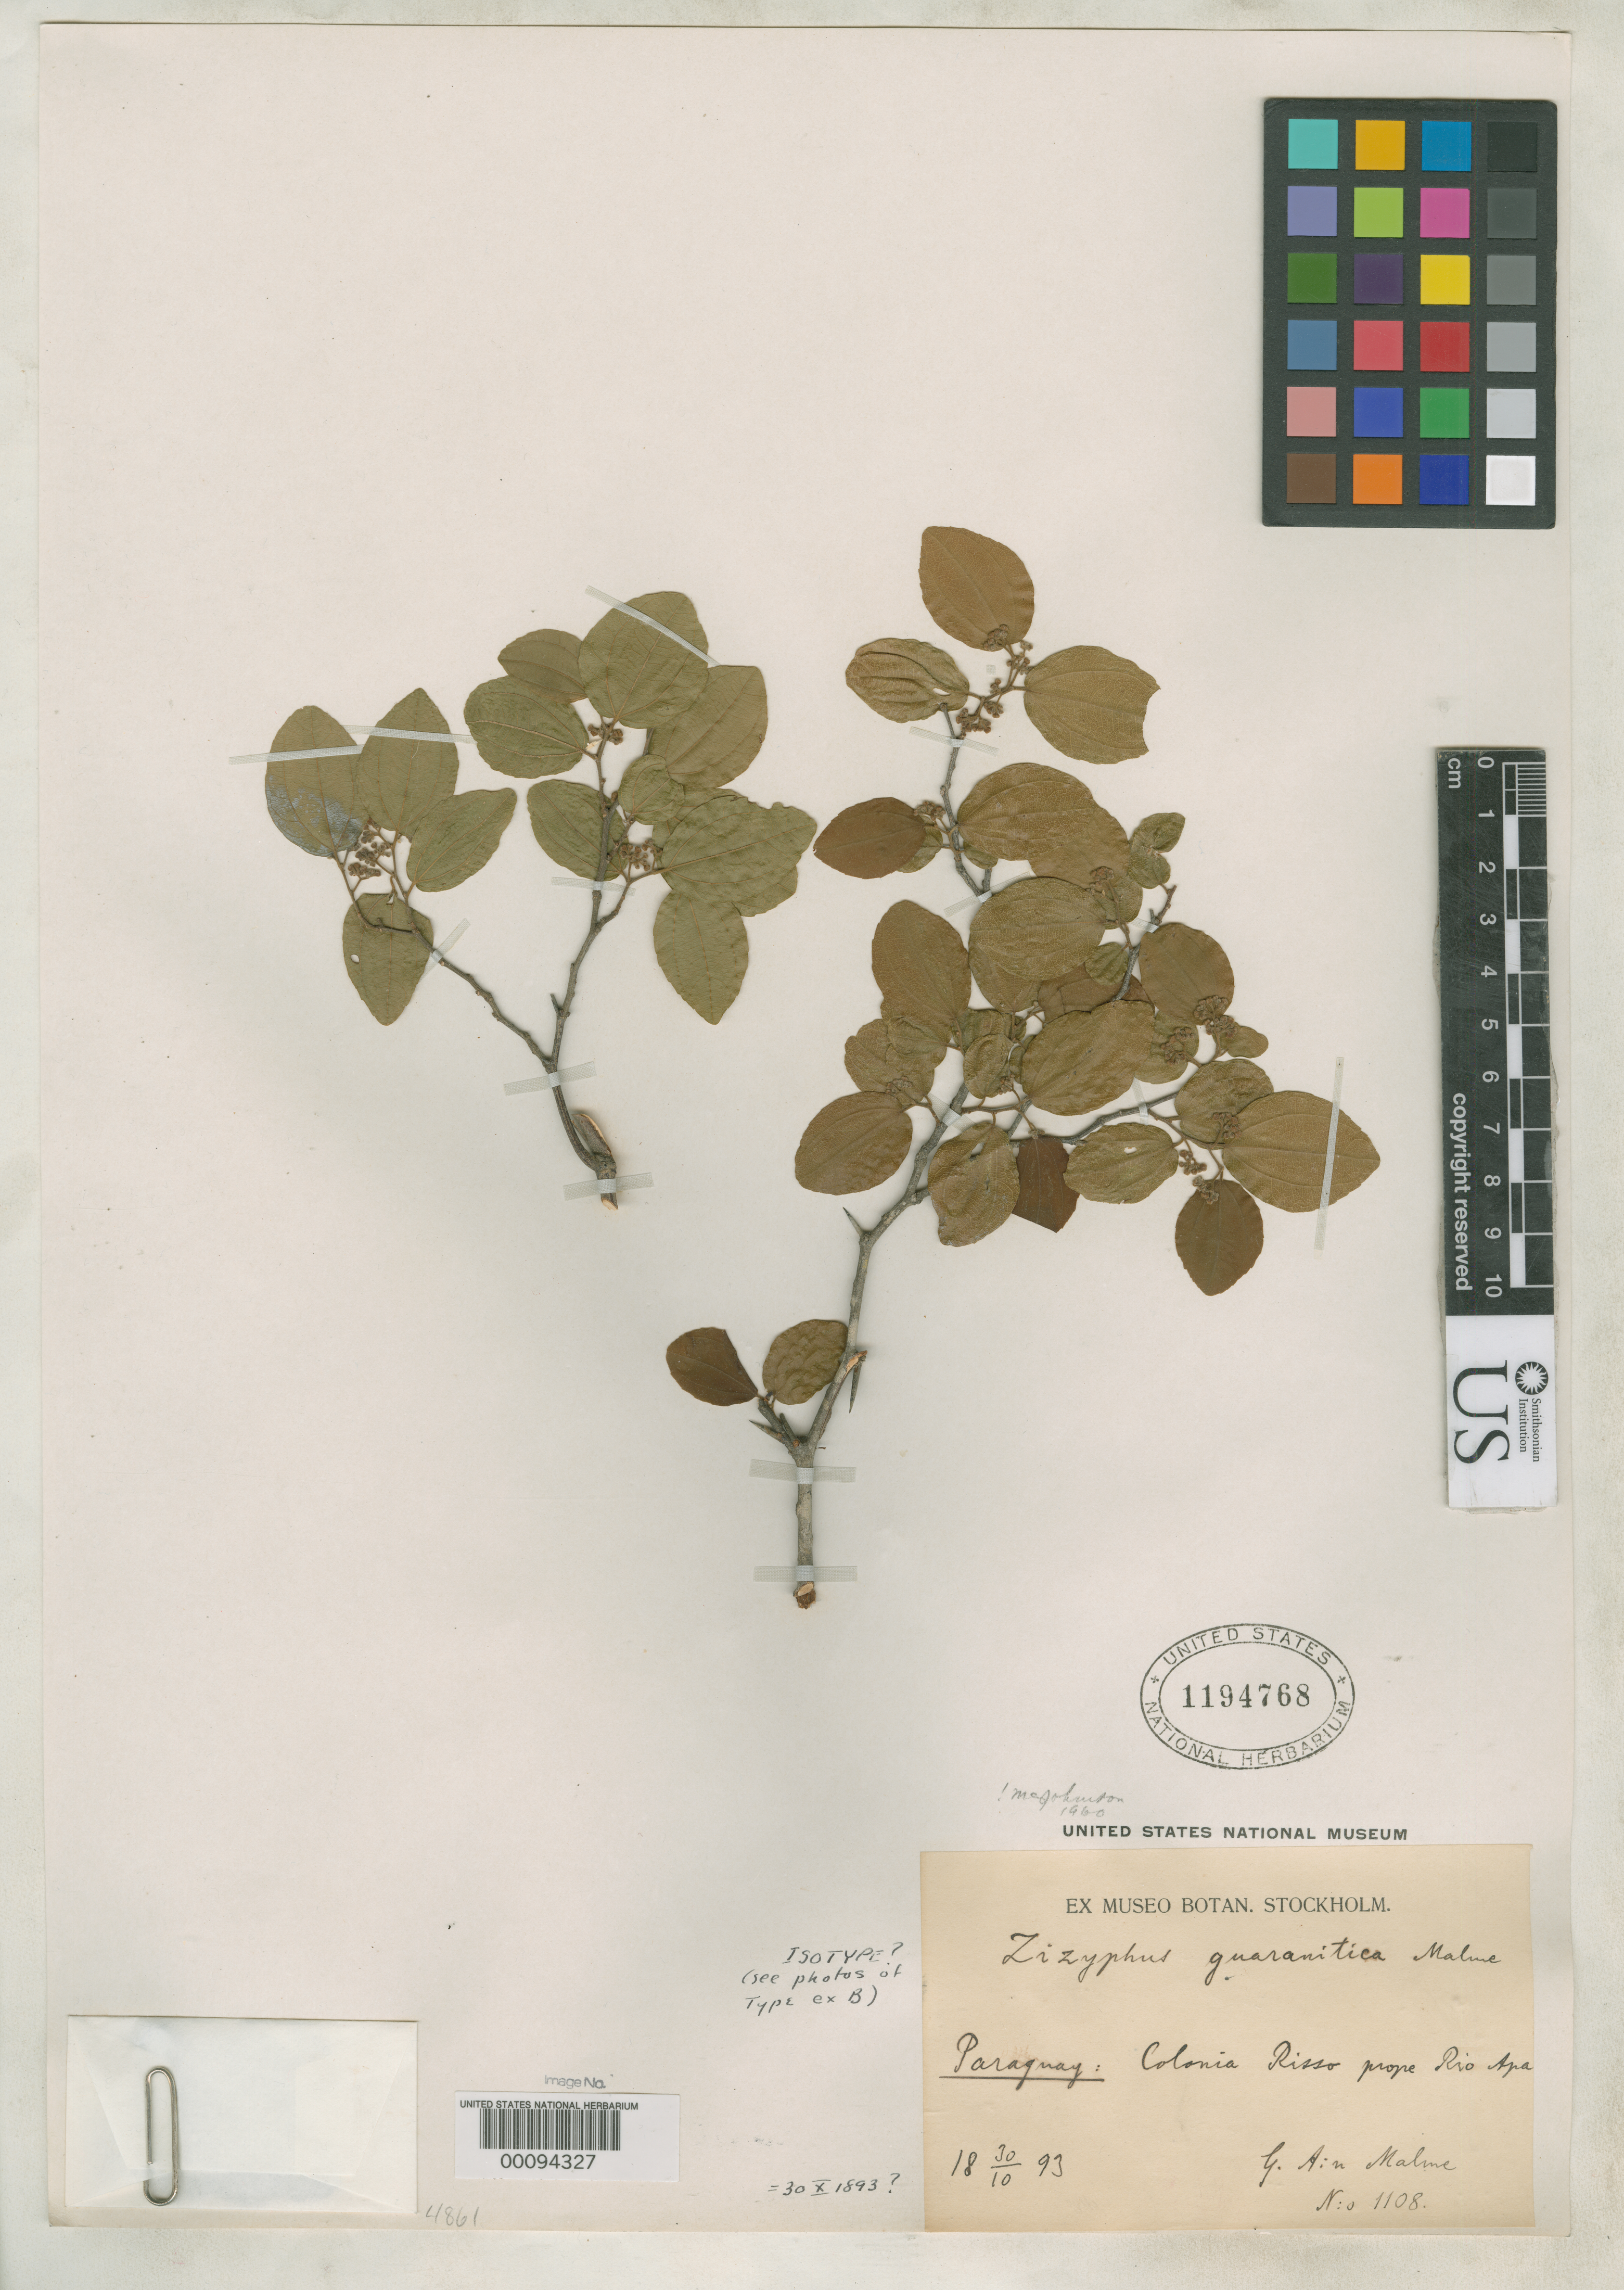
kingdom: Plantae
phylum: Tracheophyta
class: Magnoliopsida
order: Rosales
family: Rhamnaceae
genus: Ziziphus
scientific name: Ziziphus guaranitica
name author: Malme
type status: Isotype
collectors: G. O. A. Malme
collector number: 1108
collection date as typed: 30 Oct 1893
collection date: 1893-10-30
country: Paraguay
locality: Coloniarisso near Rio Apa.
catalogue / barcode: US 1194768